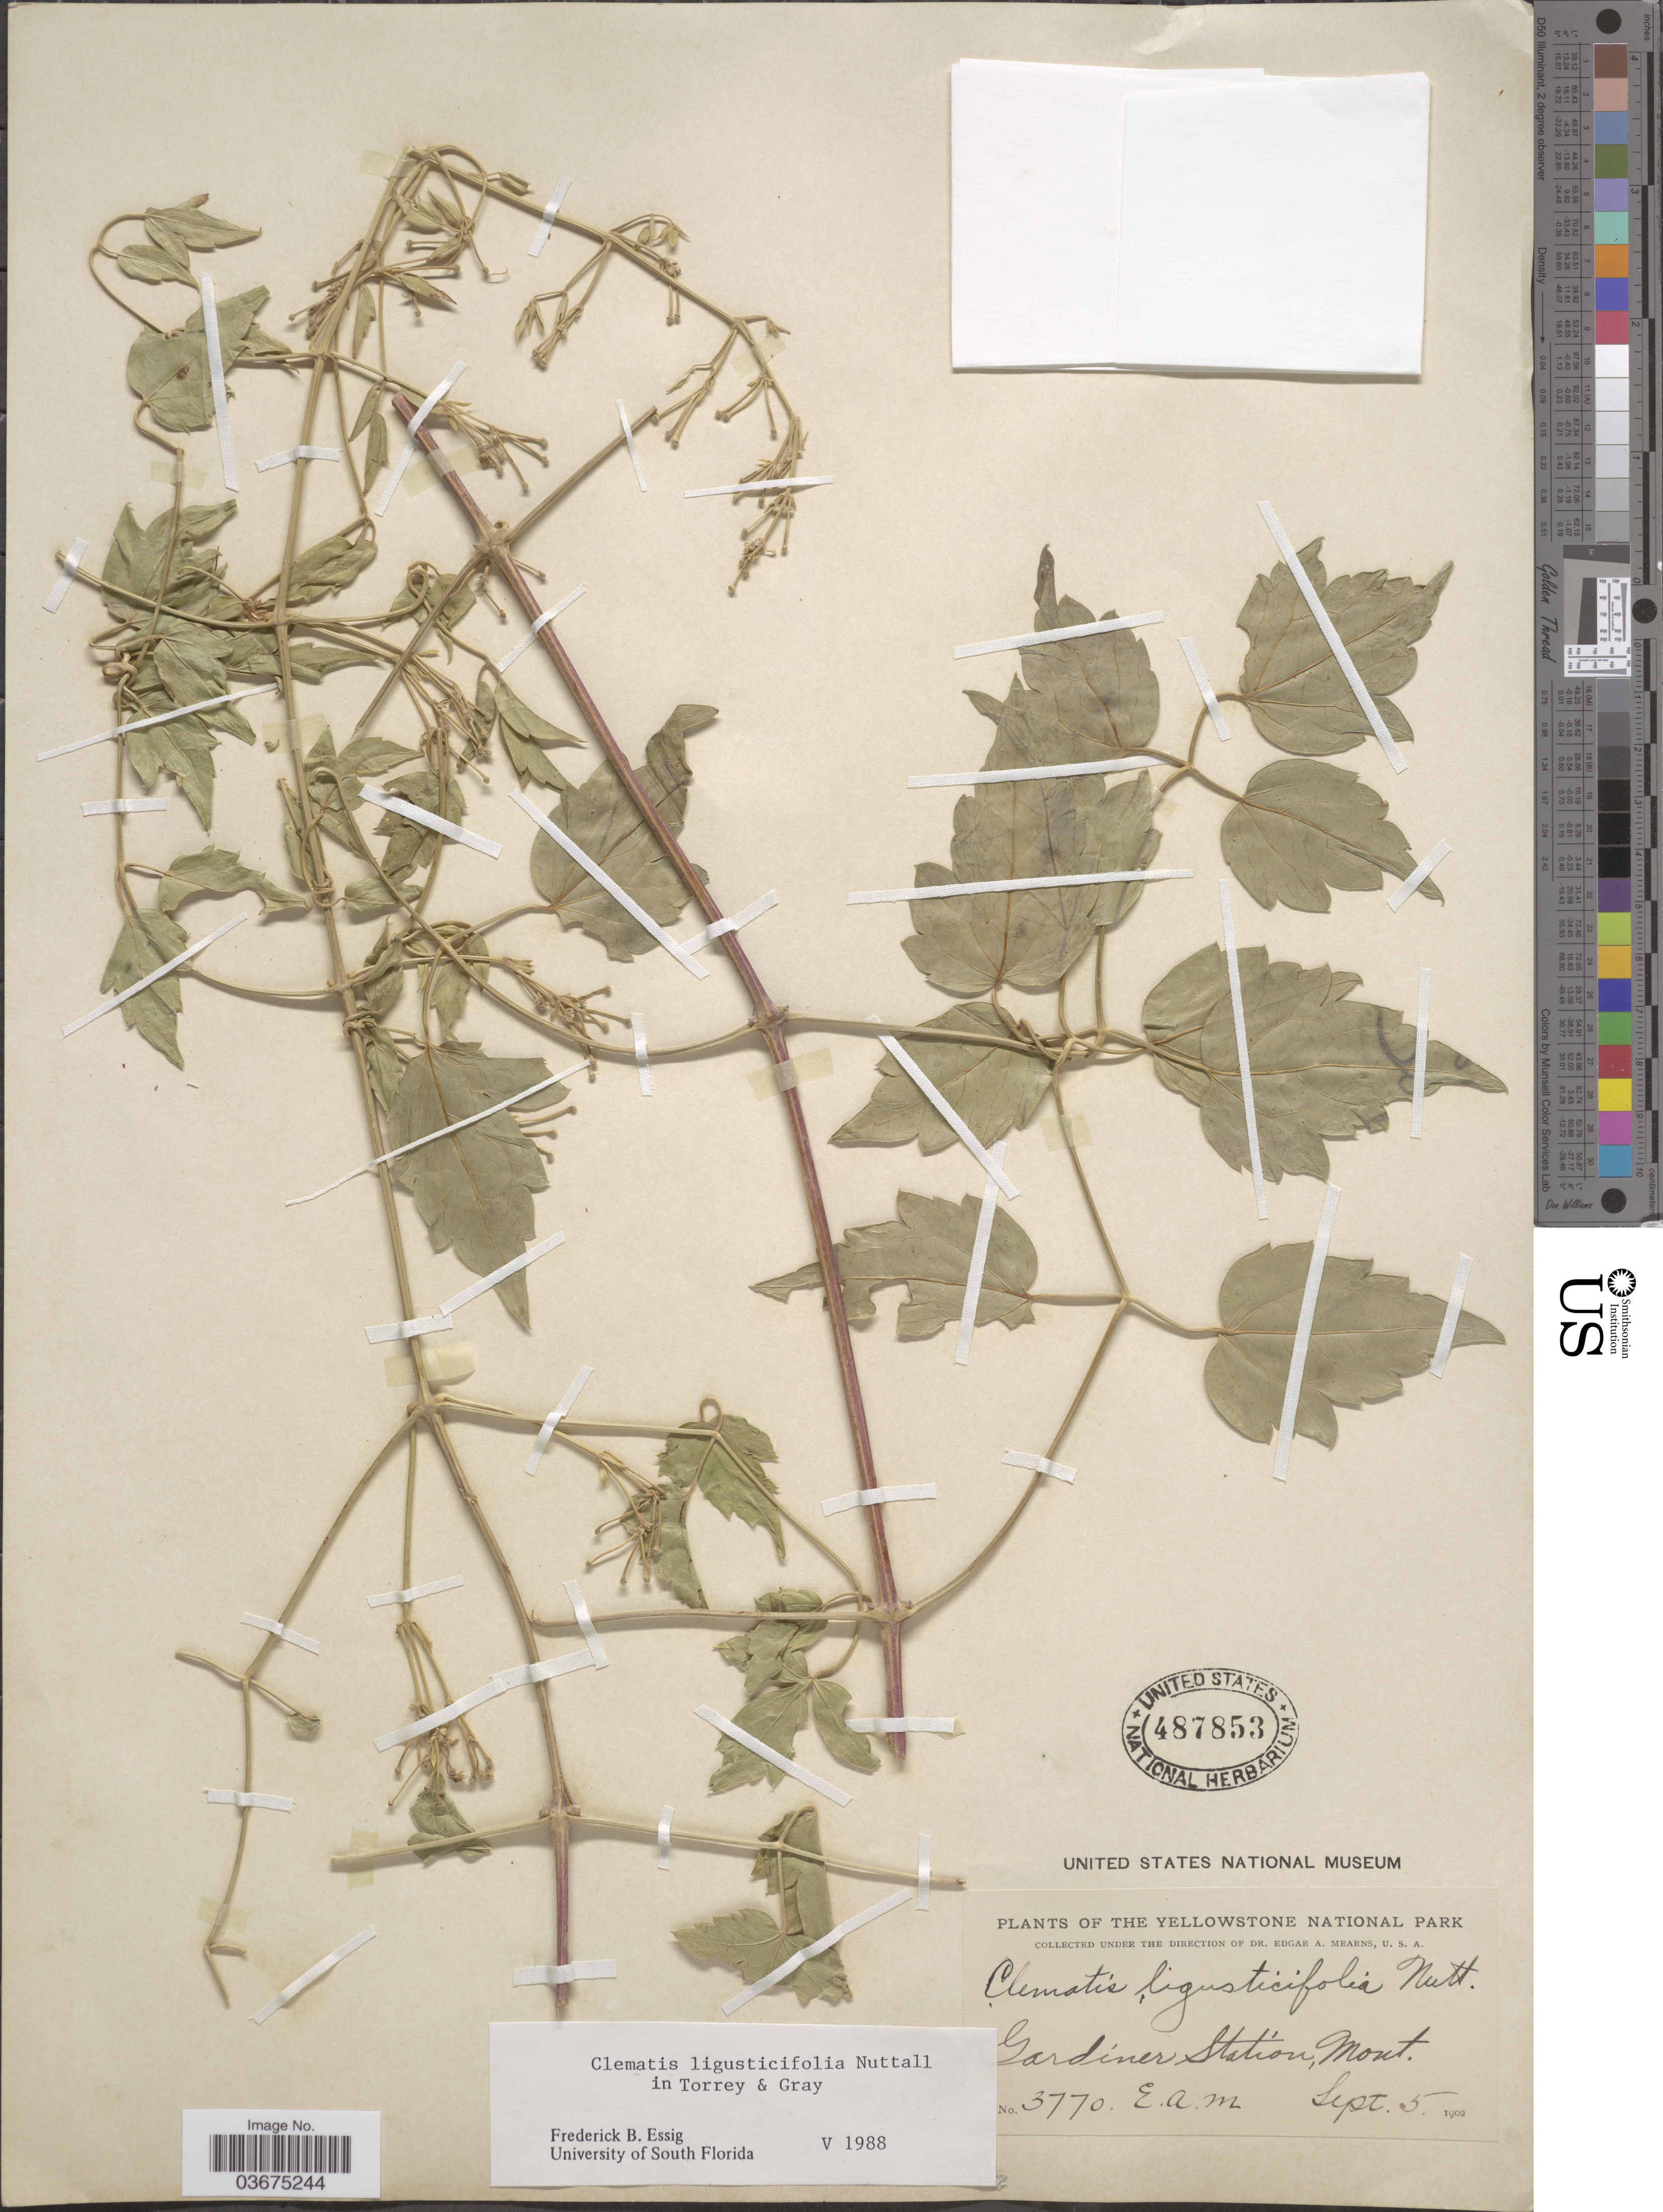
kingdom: Plantae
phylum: Tracheophyta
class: Magnoliopsida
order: Ranunculales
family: Ranunculaceae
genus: Clematis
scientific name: Clematis ligusticifolia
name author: Nutt.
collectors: E. A. Mearns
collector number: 3770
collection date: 1902-09-05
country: United States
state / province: Montana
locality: The Yellowstone National Park. Gardiner Station.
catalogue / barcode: US 487853